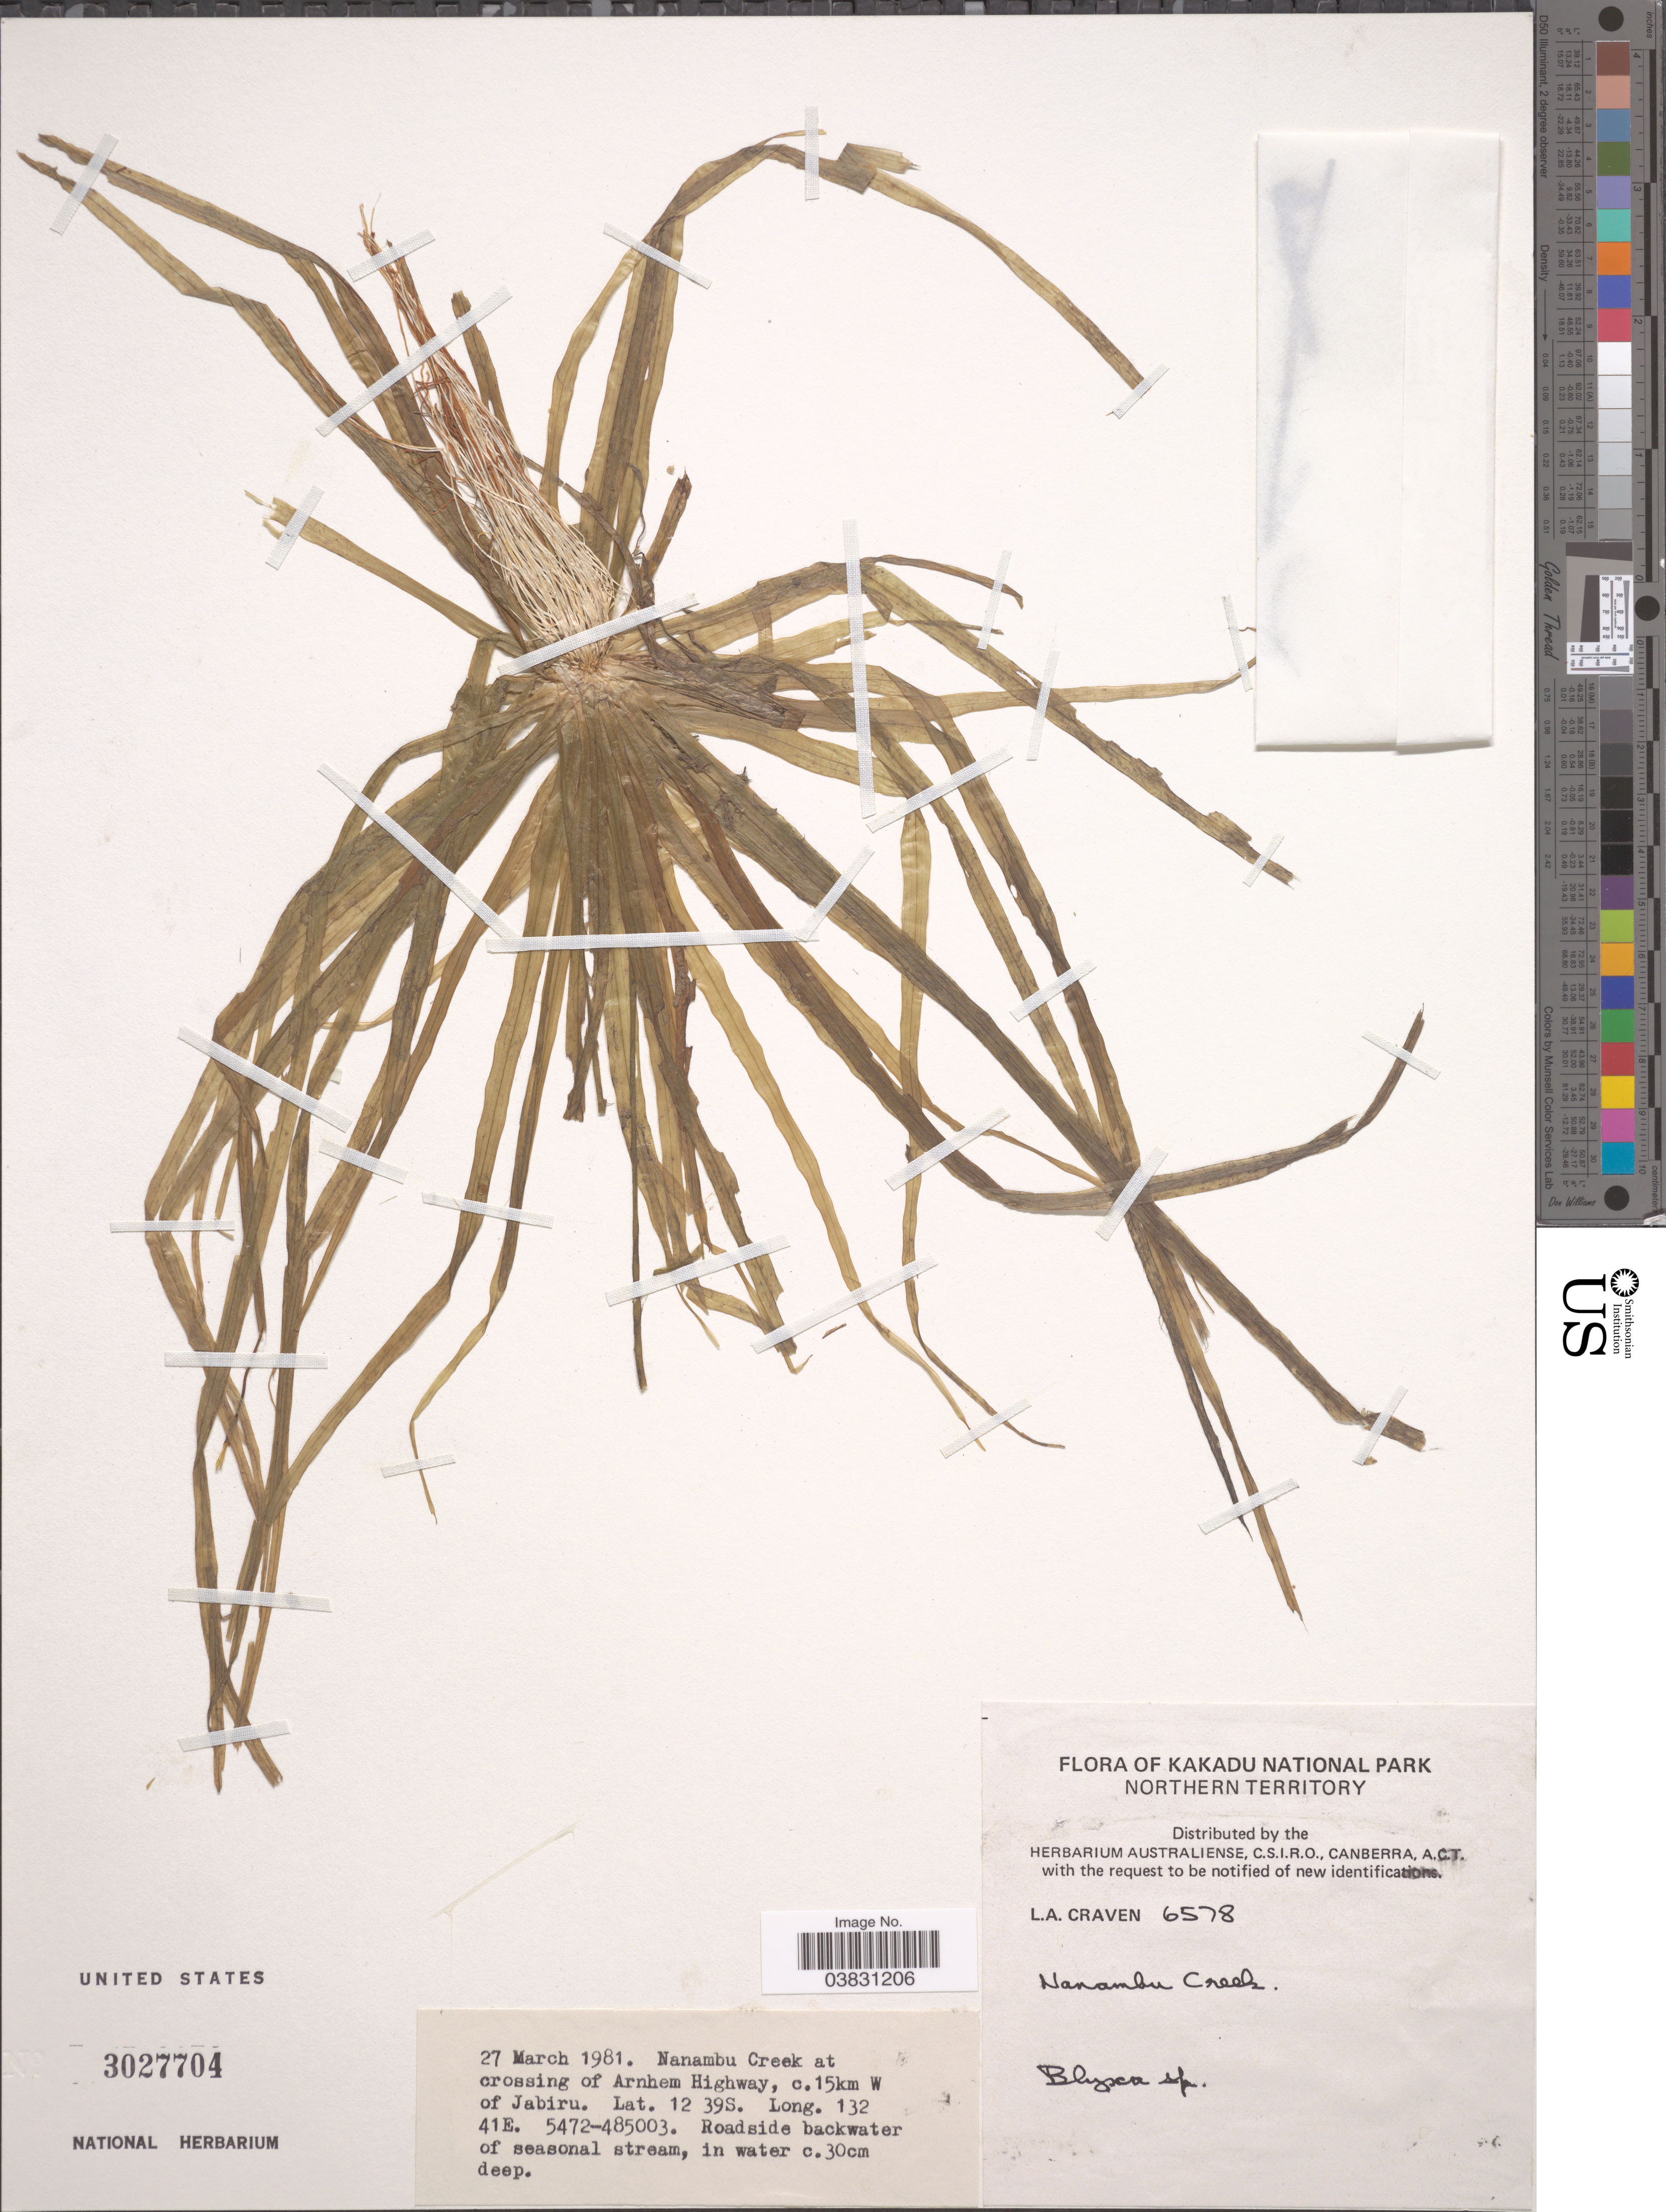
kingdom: Plantae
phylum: Tracheophyta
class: Liliopsida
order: Alismatales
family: Hydrocharitaceae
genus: Blyxa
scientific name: Blyxa sp.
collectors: L. A. Craven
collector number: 6578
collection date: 1981-03-27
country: Australia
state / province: Northern Territory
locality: Kakadu National Park. Nanambu Creek at crossing of Arnhem Highway, c.15 km W of Jabiru.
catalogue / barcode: US 3027704